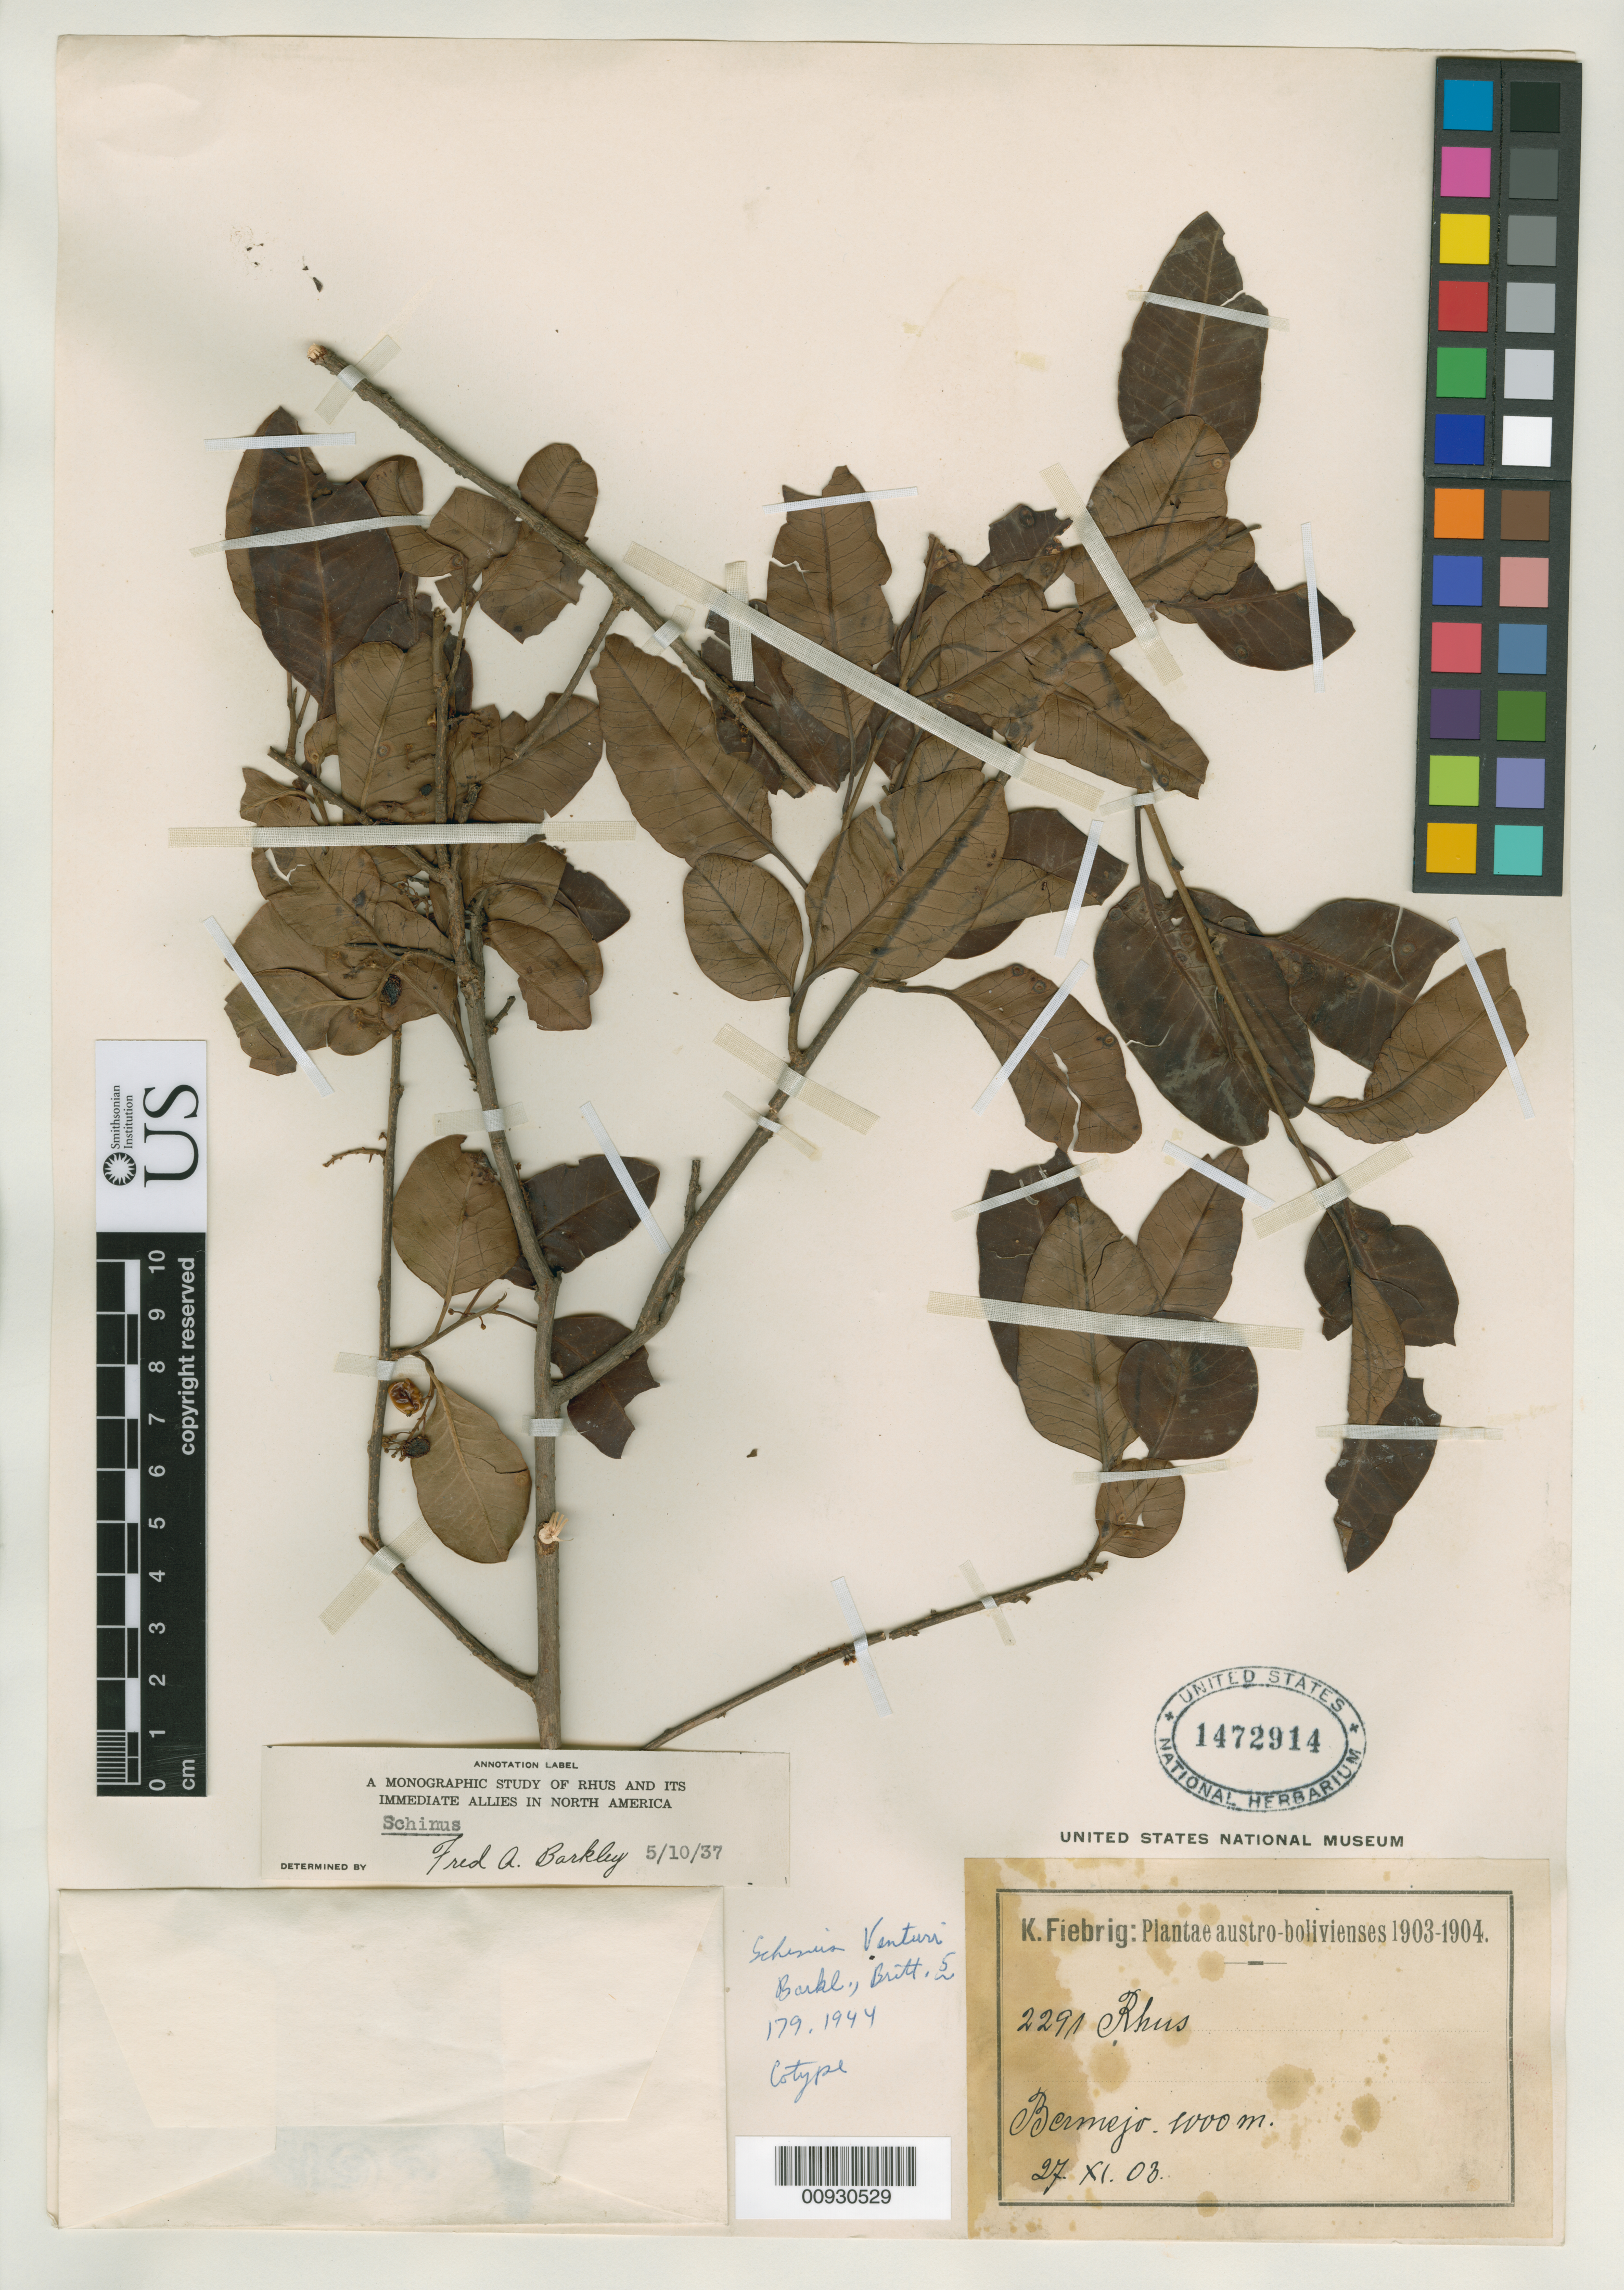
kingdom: Plantae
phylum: Tracheophyta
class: Magnoliopsida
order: Sapindales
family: Anacardiaceae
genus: Schinus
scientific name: Schinus venturii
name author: F.A. Barkley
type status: Isotype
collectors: K. Fiebrig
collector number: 2291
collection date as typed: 27 Nov 1903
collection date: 1903-11-27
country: Bolivia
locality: Bermejo.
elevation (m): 1000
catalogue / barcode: US 1472914